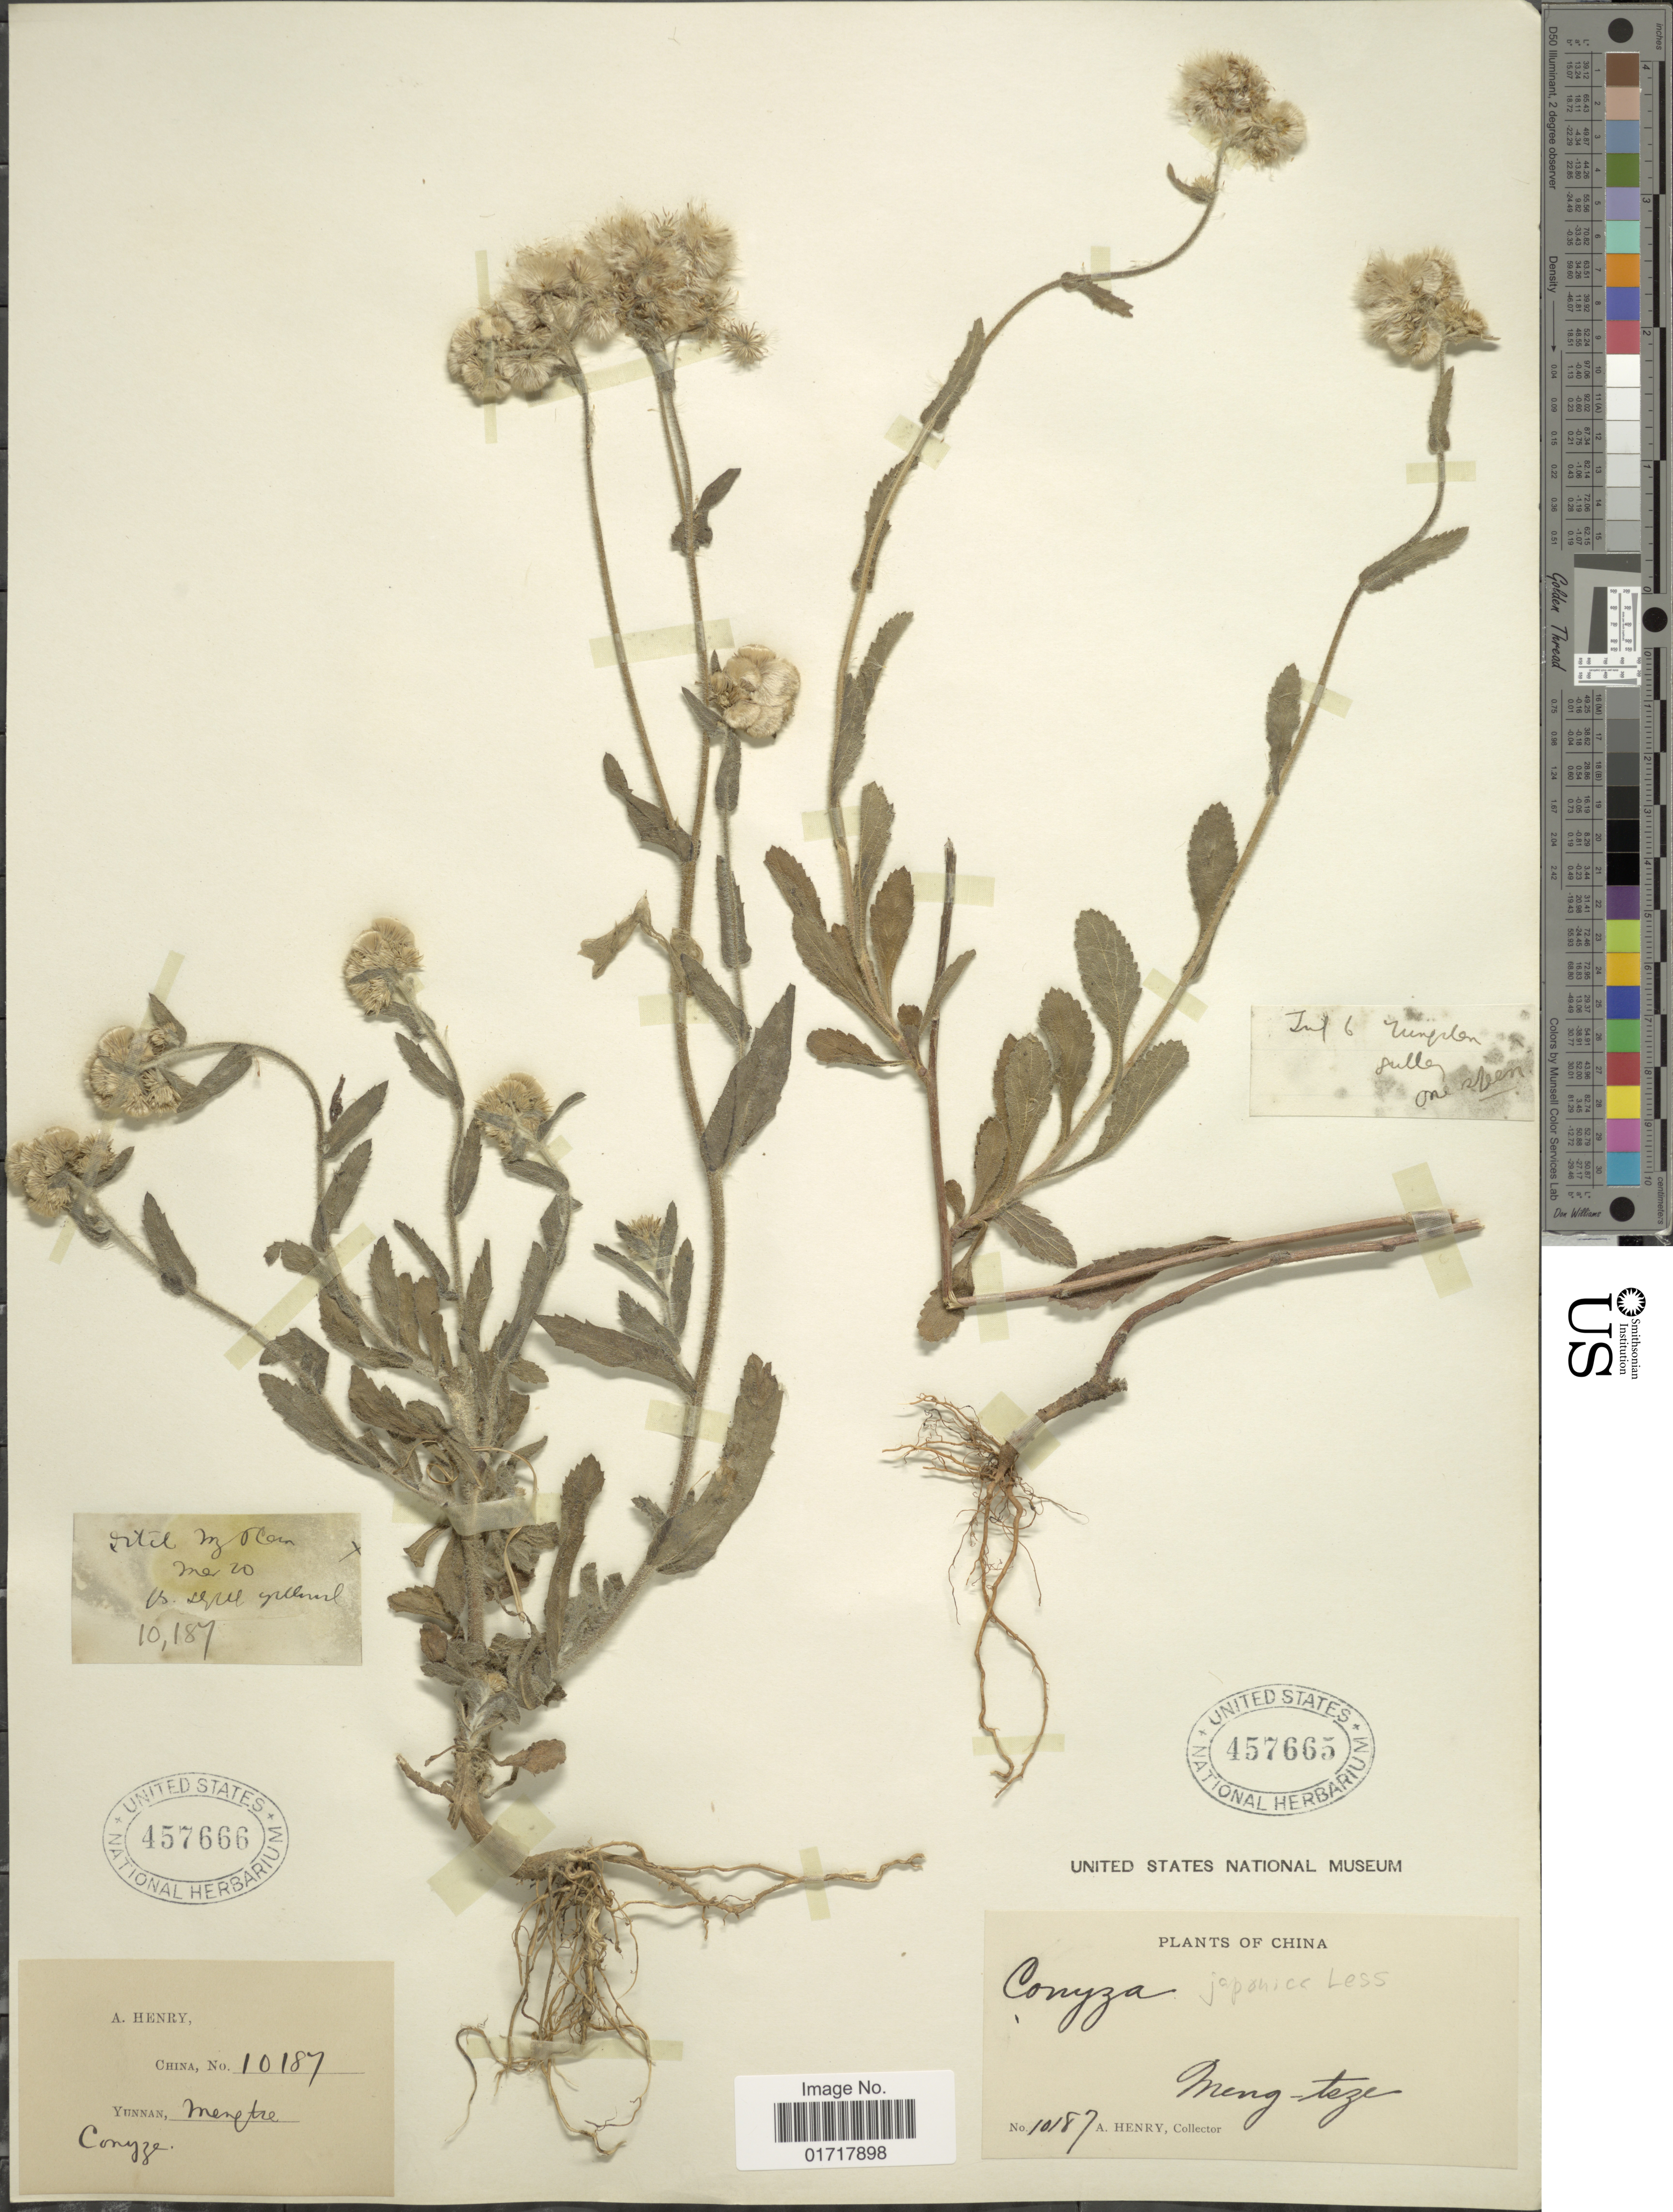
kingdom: Plantae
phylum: Tracheophyta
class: Magnoliopsida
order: Asterales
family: Asteraceae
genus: Conyza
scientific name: Conyza japonica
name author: (Thunb.) Less.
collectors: A. Henry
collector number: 10187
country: China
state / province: Yunnan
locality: Yunnan, Meytze.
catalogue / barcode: US 457666